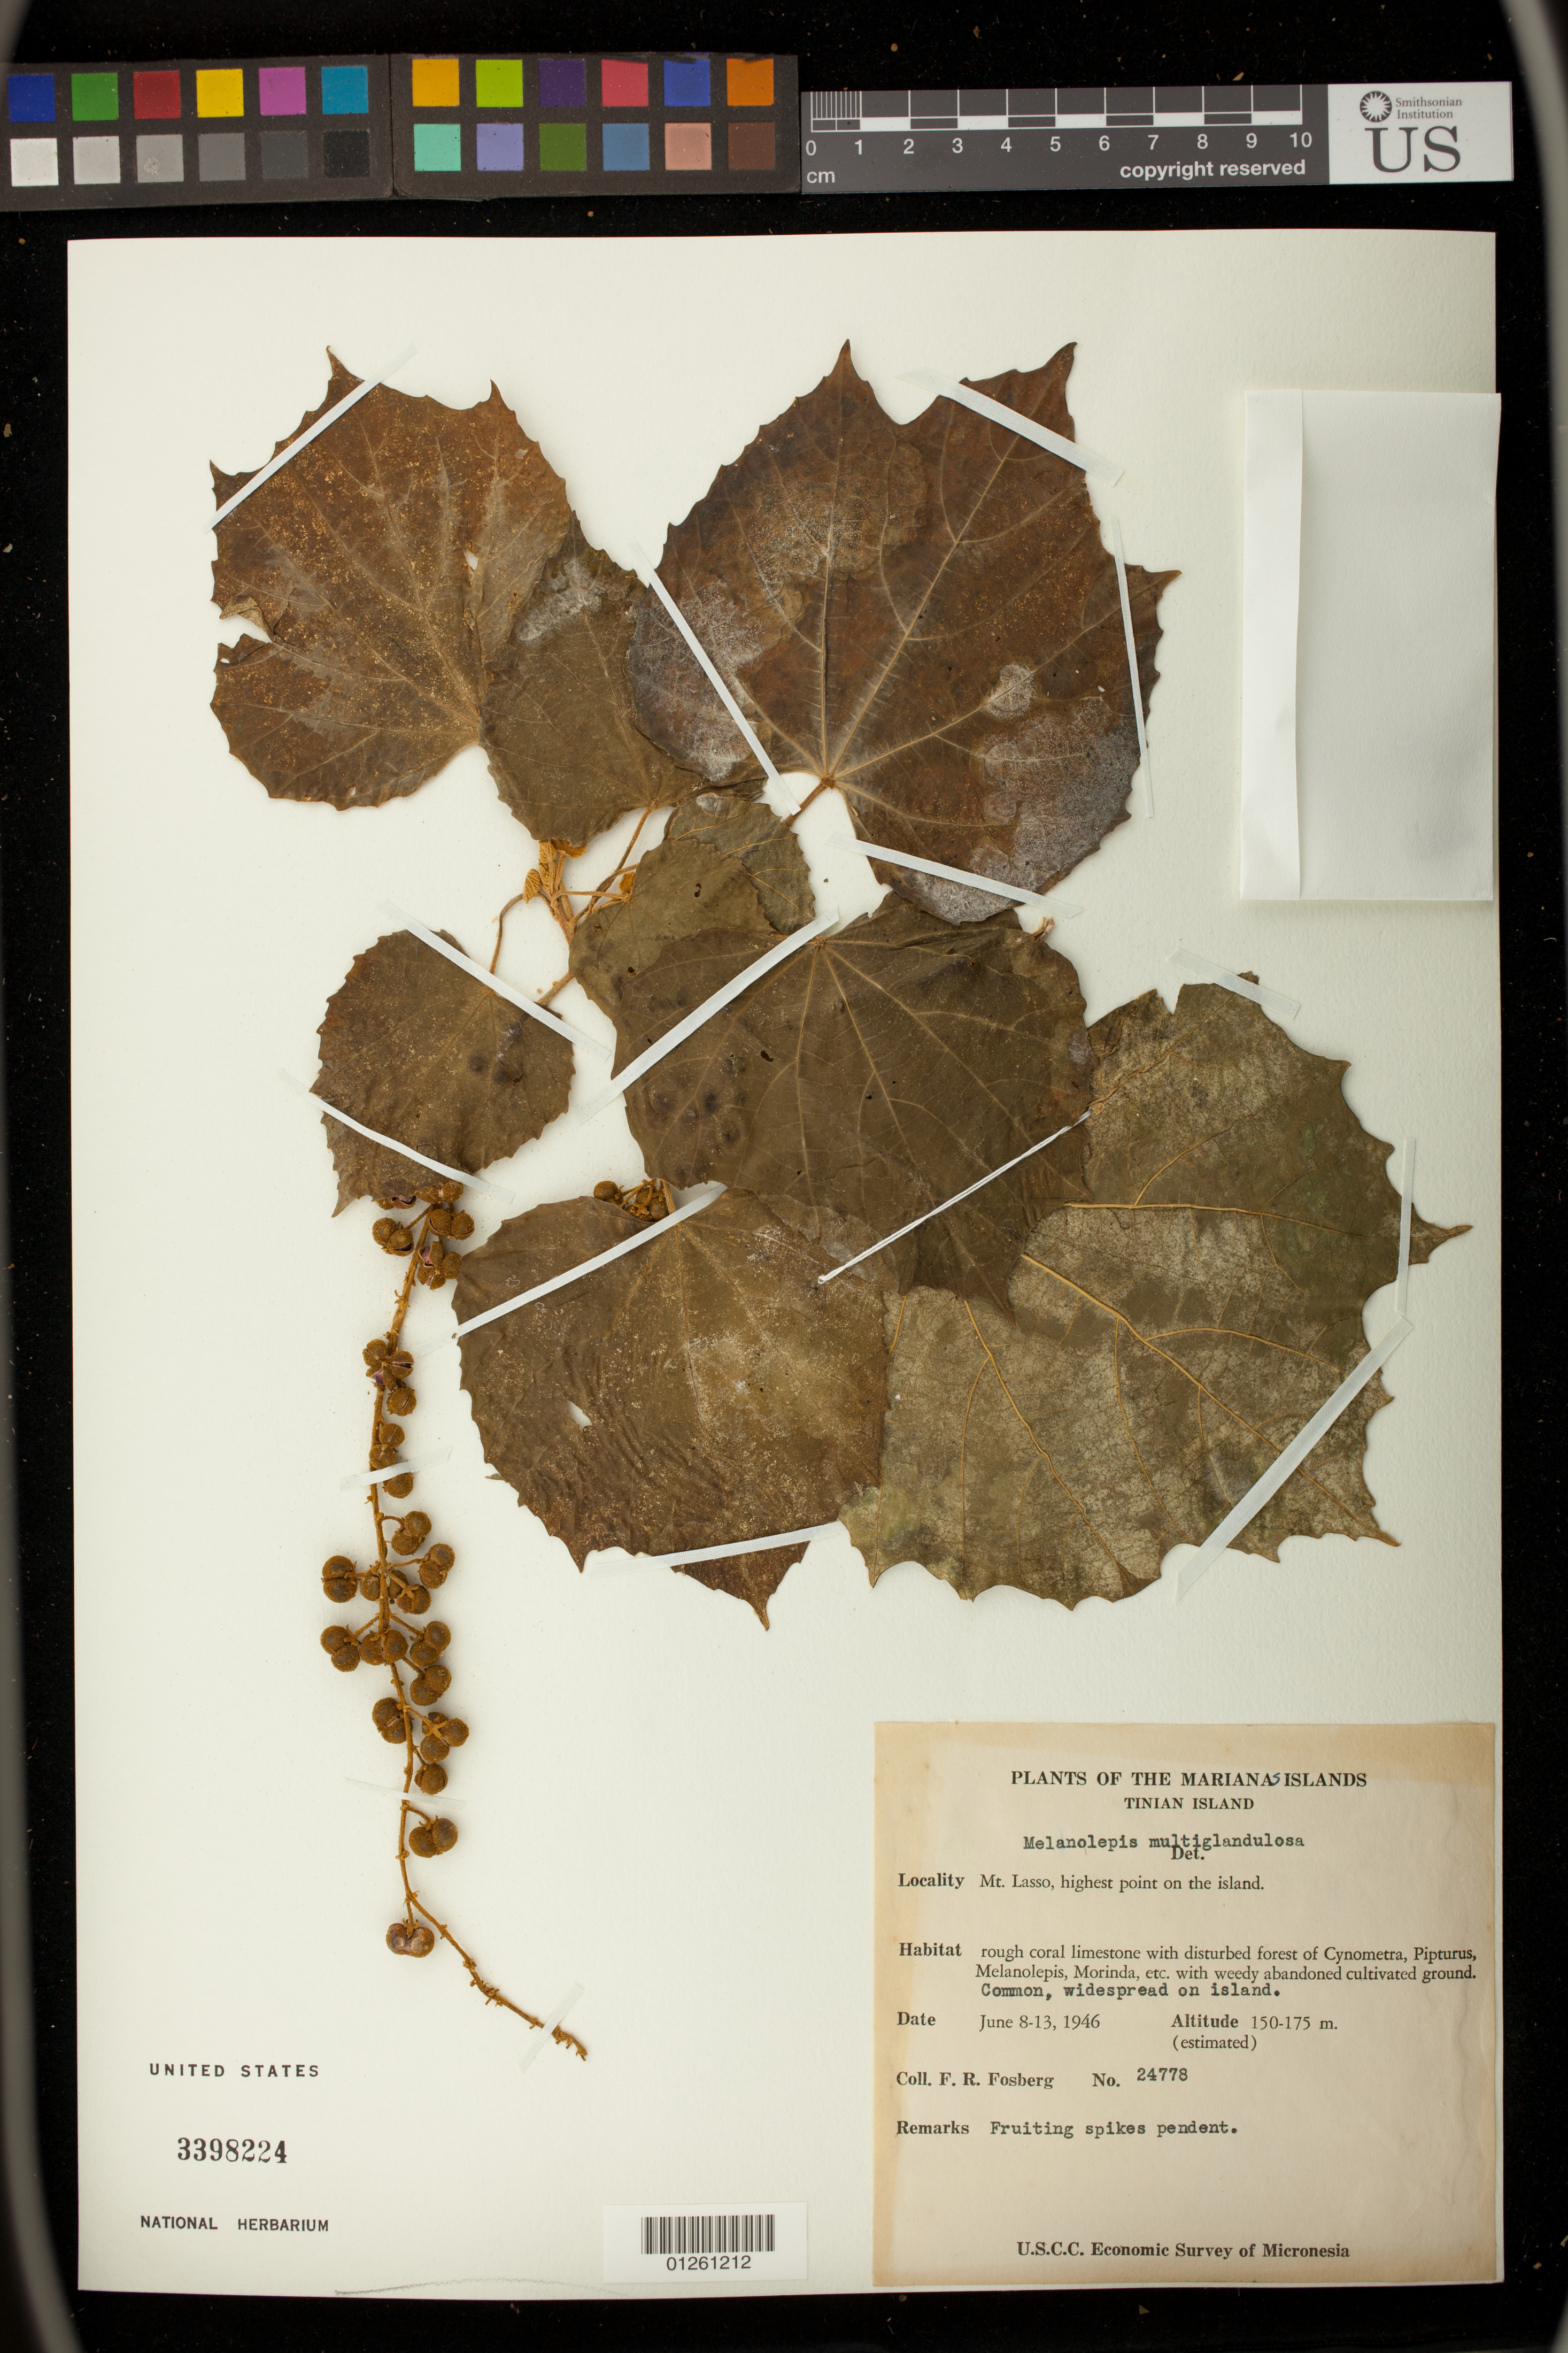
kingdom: Plantae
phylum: Tracheophyta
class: Magnoliopsida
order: Malpighiales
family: Euphorbiaceae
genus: Melanolepis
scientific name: Melanolepis multiglandulosa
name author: (Reinw. ex Blume) Rchb. f. & Zoll.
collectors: F. R. Fosberg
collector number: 24778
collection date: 1946-06-08/1946-06-13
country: Northern Mariana Islands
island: Tinian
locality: Mt. Lasso, Tinian Island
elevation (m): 150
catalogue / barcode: US 3398224